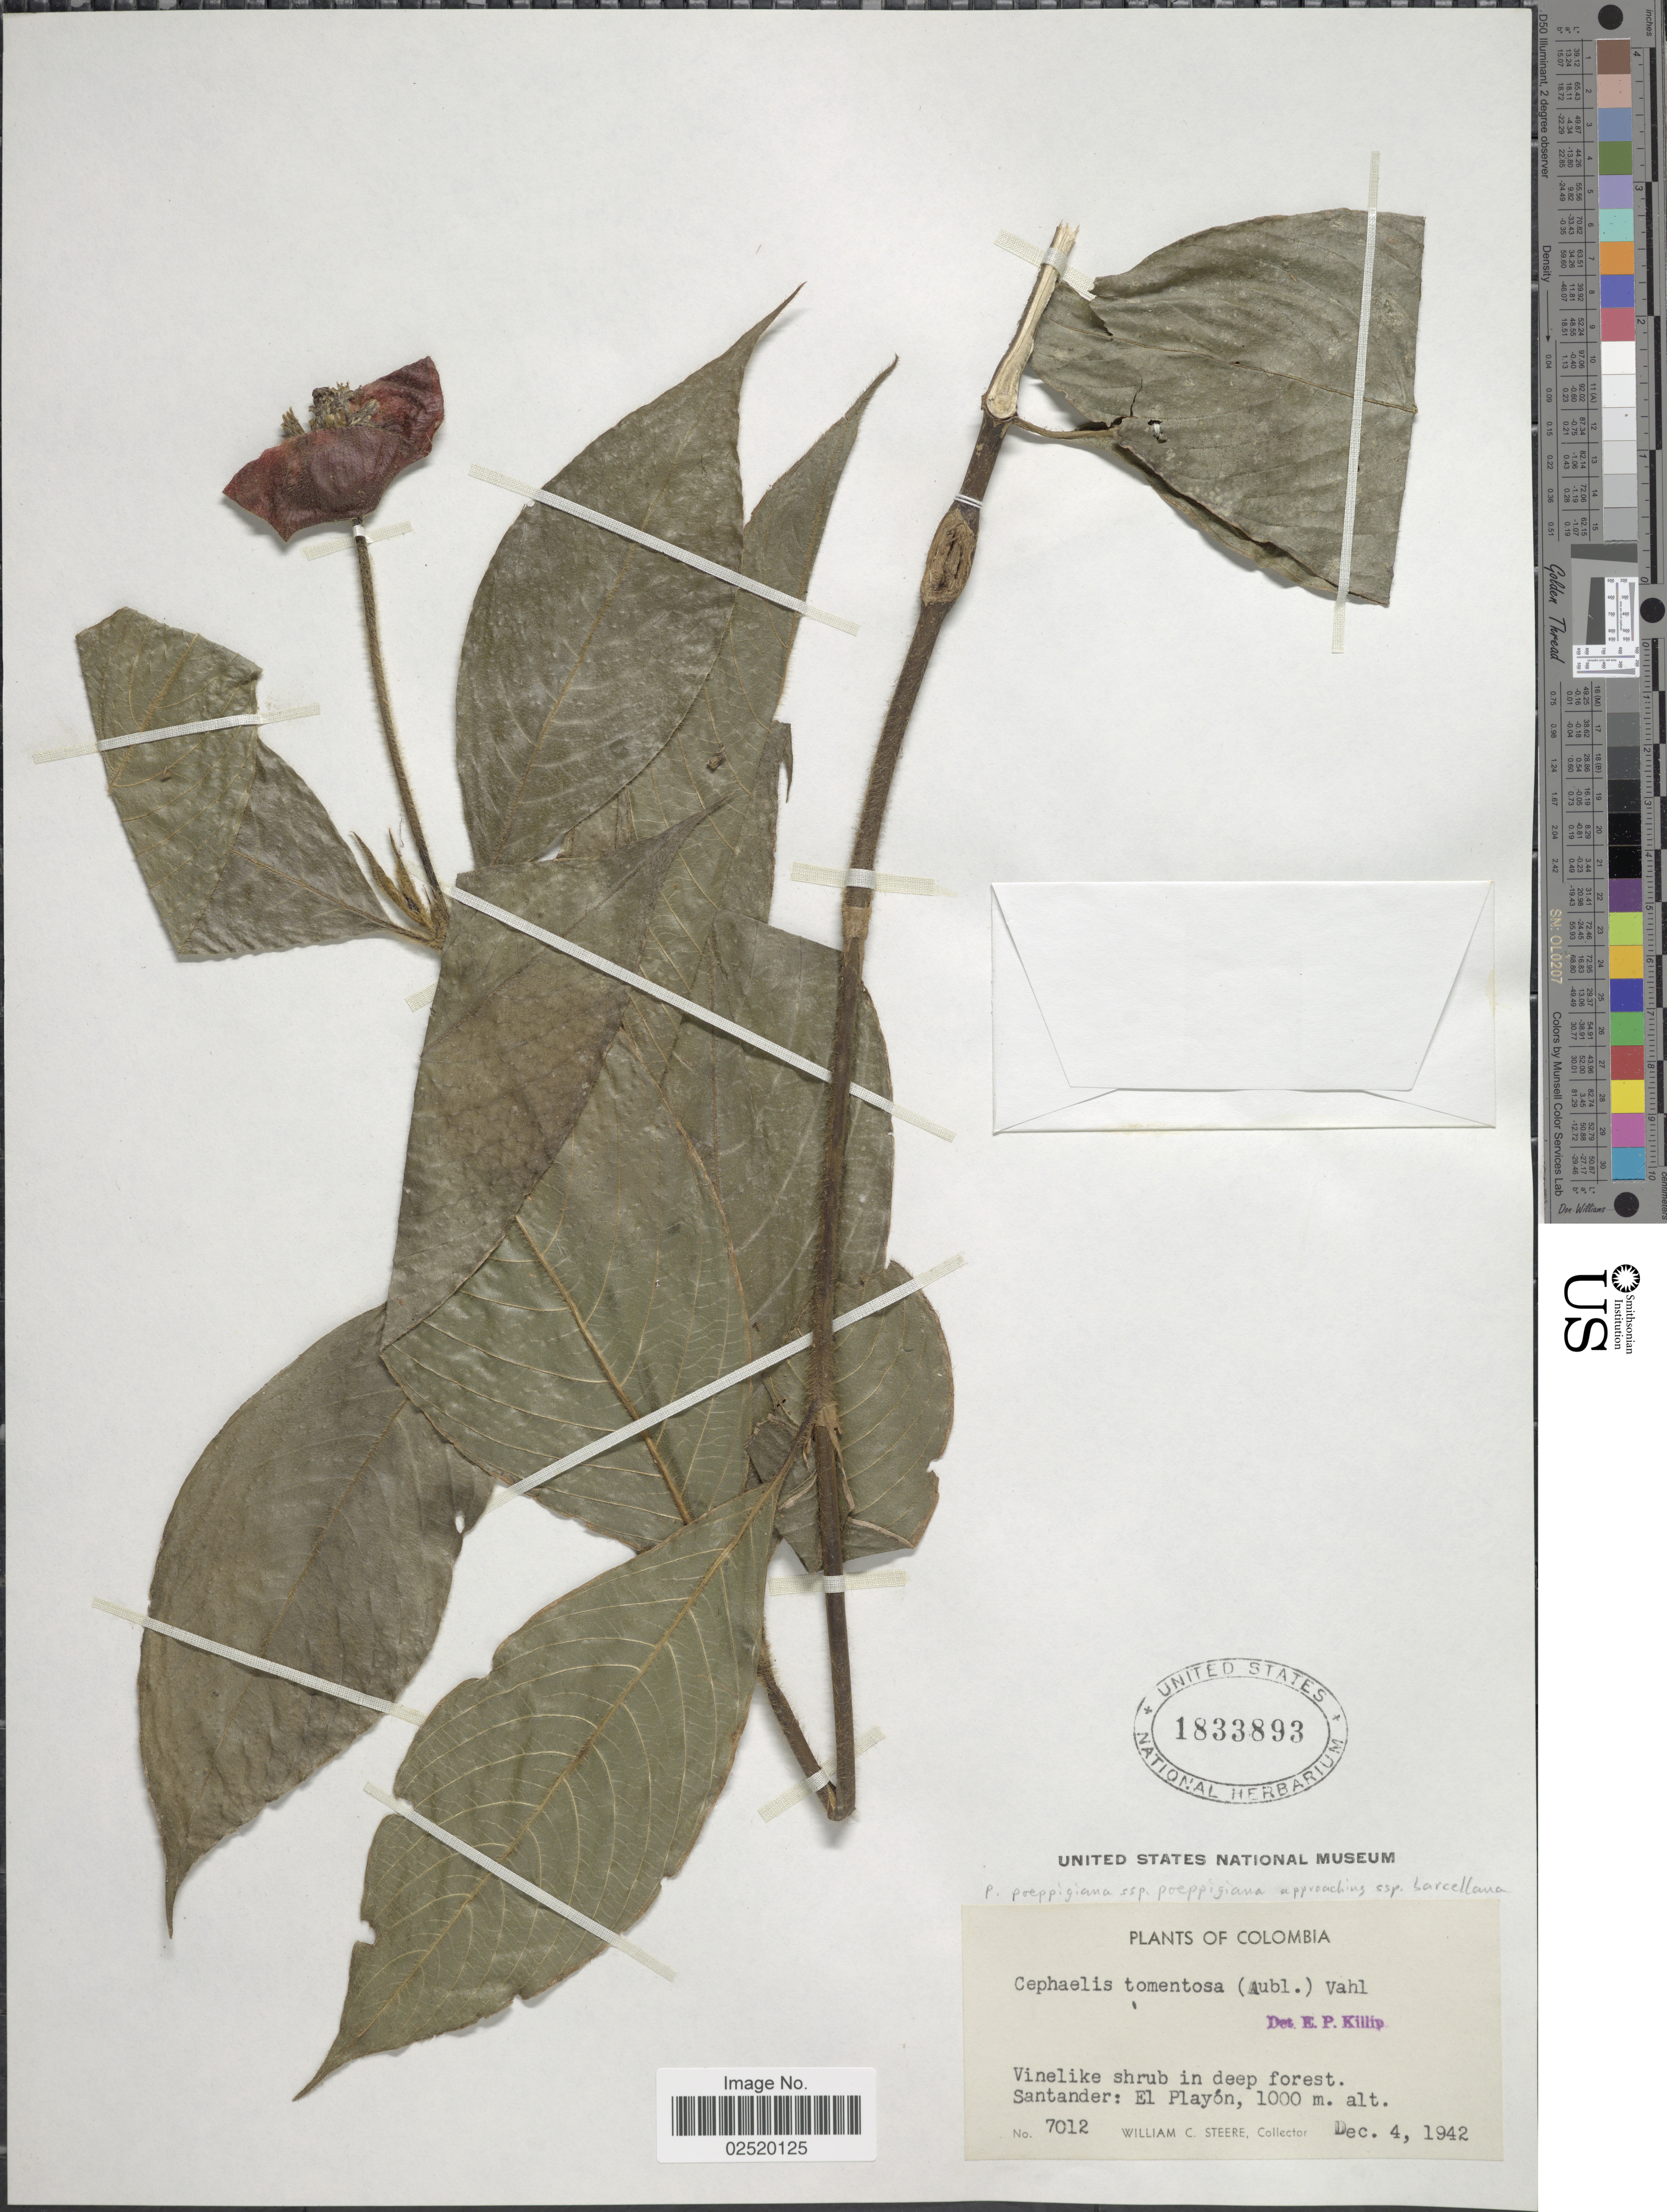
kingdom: Plantae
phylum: Tracheophyta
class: Magnoliopsida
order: Gentianales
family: Rubiaceae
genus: Psychotria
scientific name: Psychotria poeppigiana subsp. poeppigiana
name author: Müll. Arg.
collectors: W. C. Steere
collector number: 7012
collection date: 1942-12-04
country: Colombia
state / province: Santander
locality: Santander: El Playon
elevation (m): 1000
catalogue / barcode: US 1833893